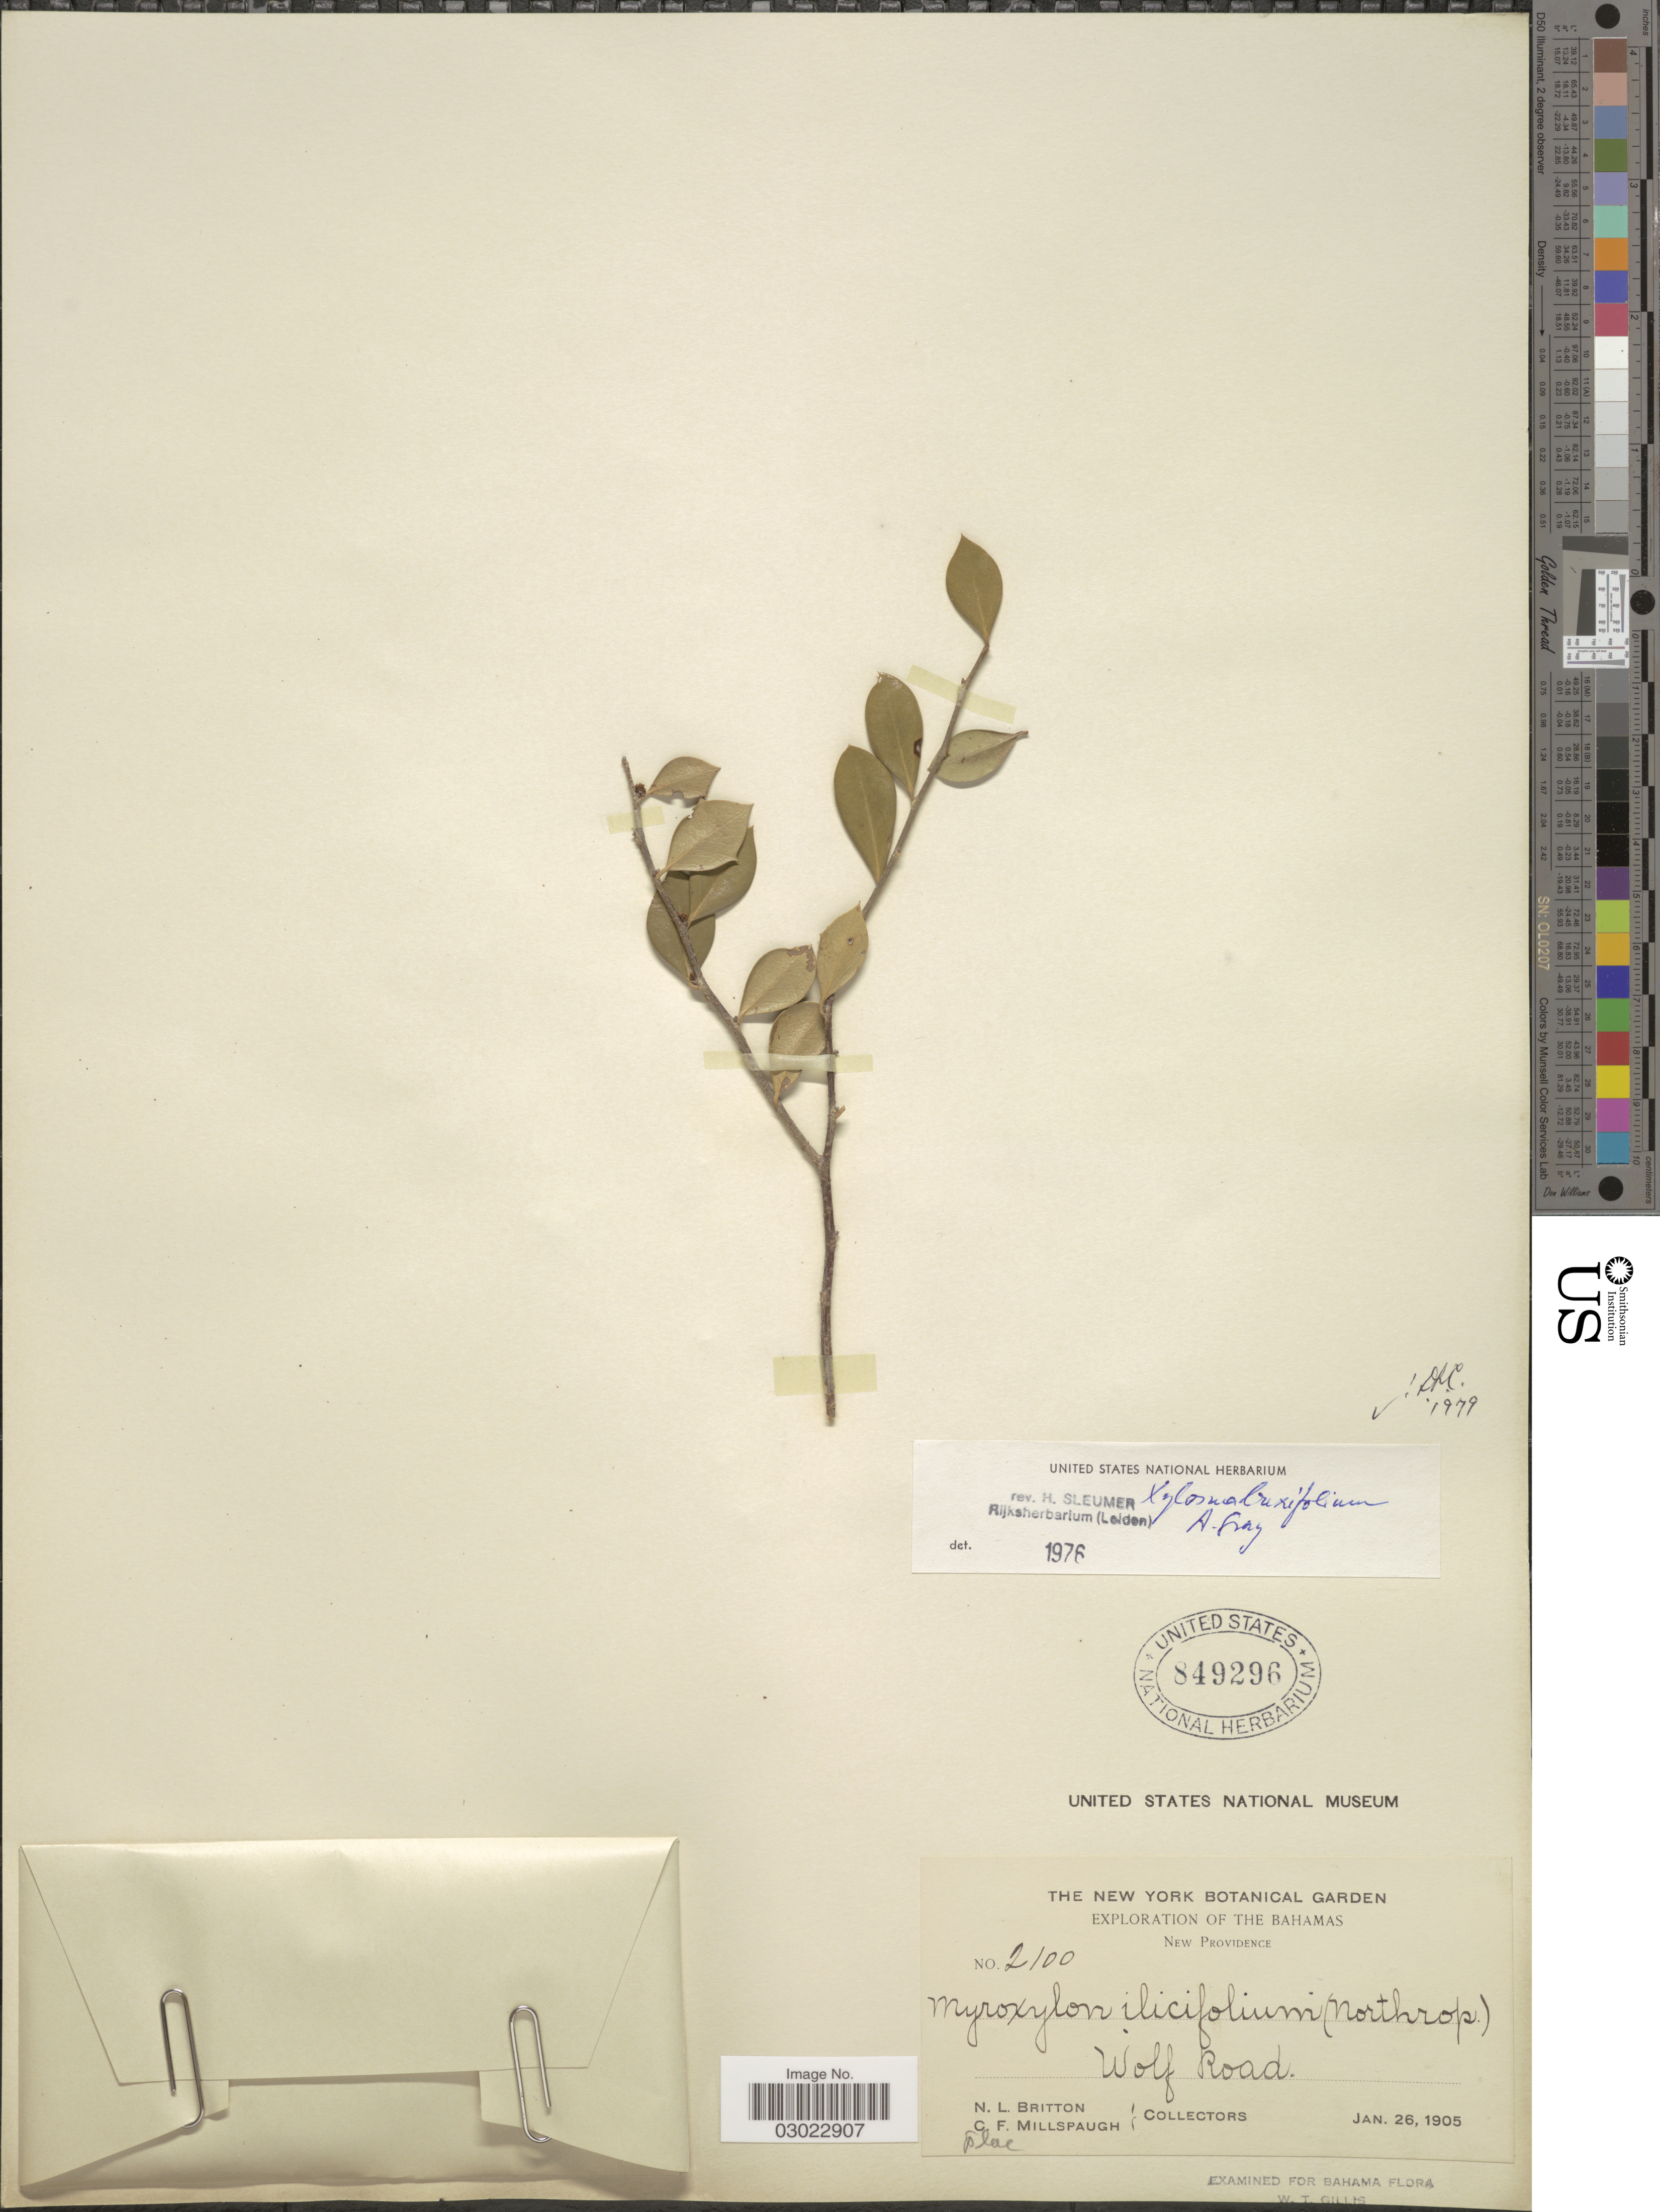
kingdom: Plantae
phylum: Tracheophyta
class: Magnoliopsida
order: Malpighiales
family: Salicaceae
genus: Xylosma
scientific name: Xylosma buxifolia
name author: A. Gray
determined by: Sleumer, H. O.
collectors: N. Britton & C. F. Millspaugh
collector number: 2100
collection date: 1905-01-26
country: Bahamas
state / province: New Providence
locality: Wolf Road.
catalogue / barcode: US 849296